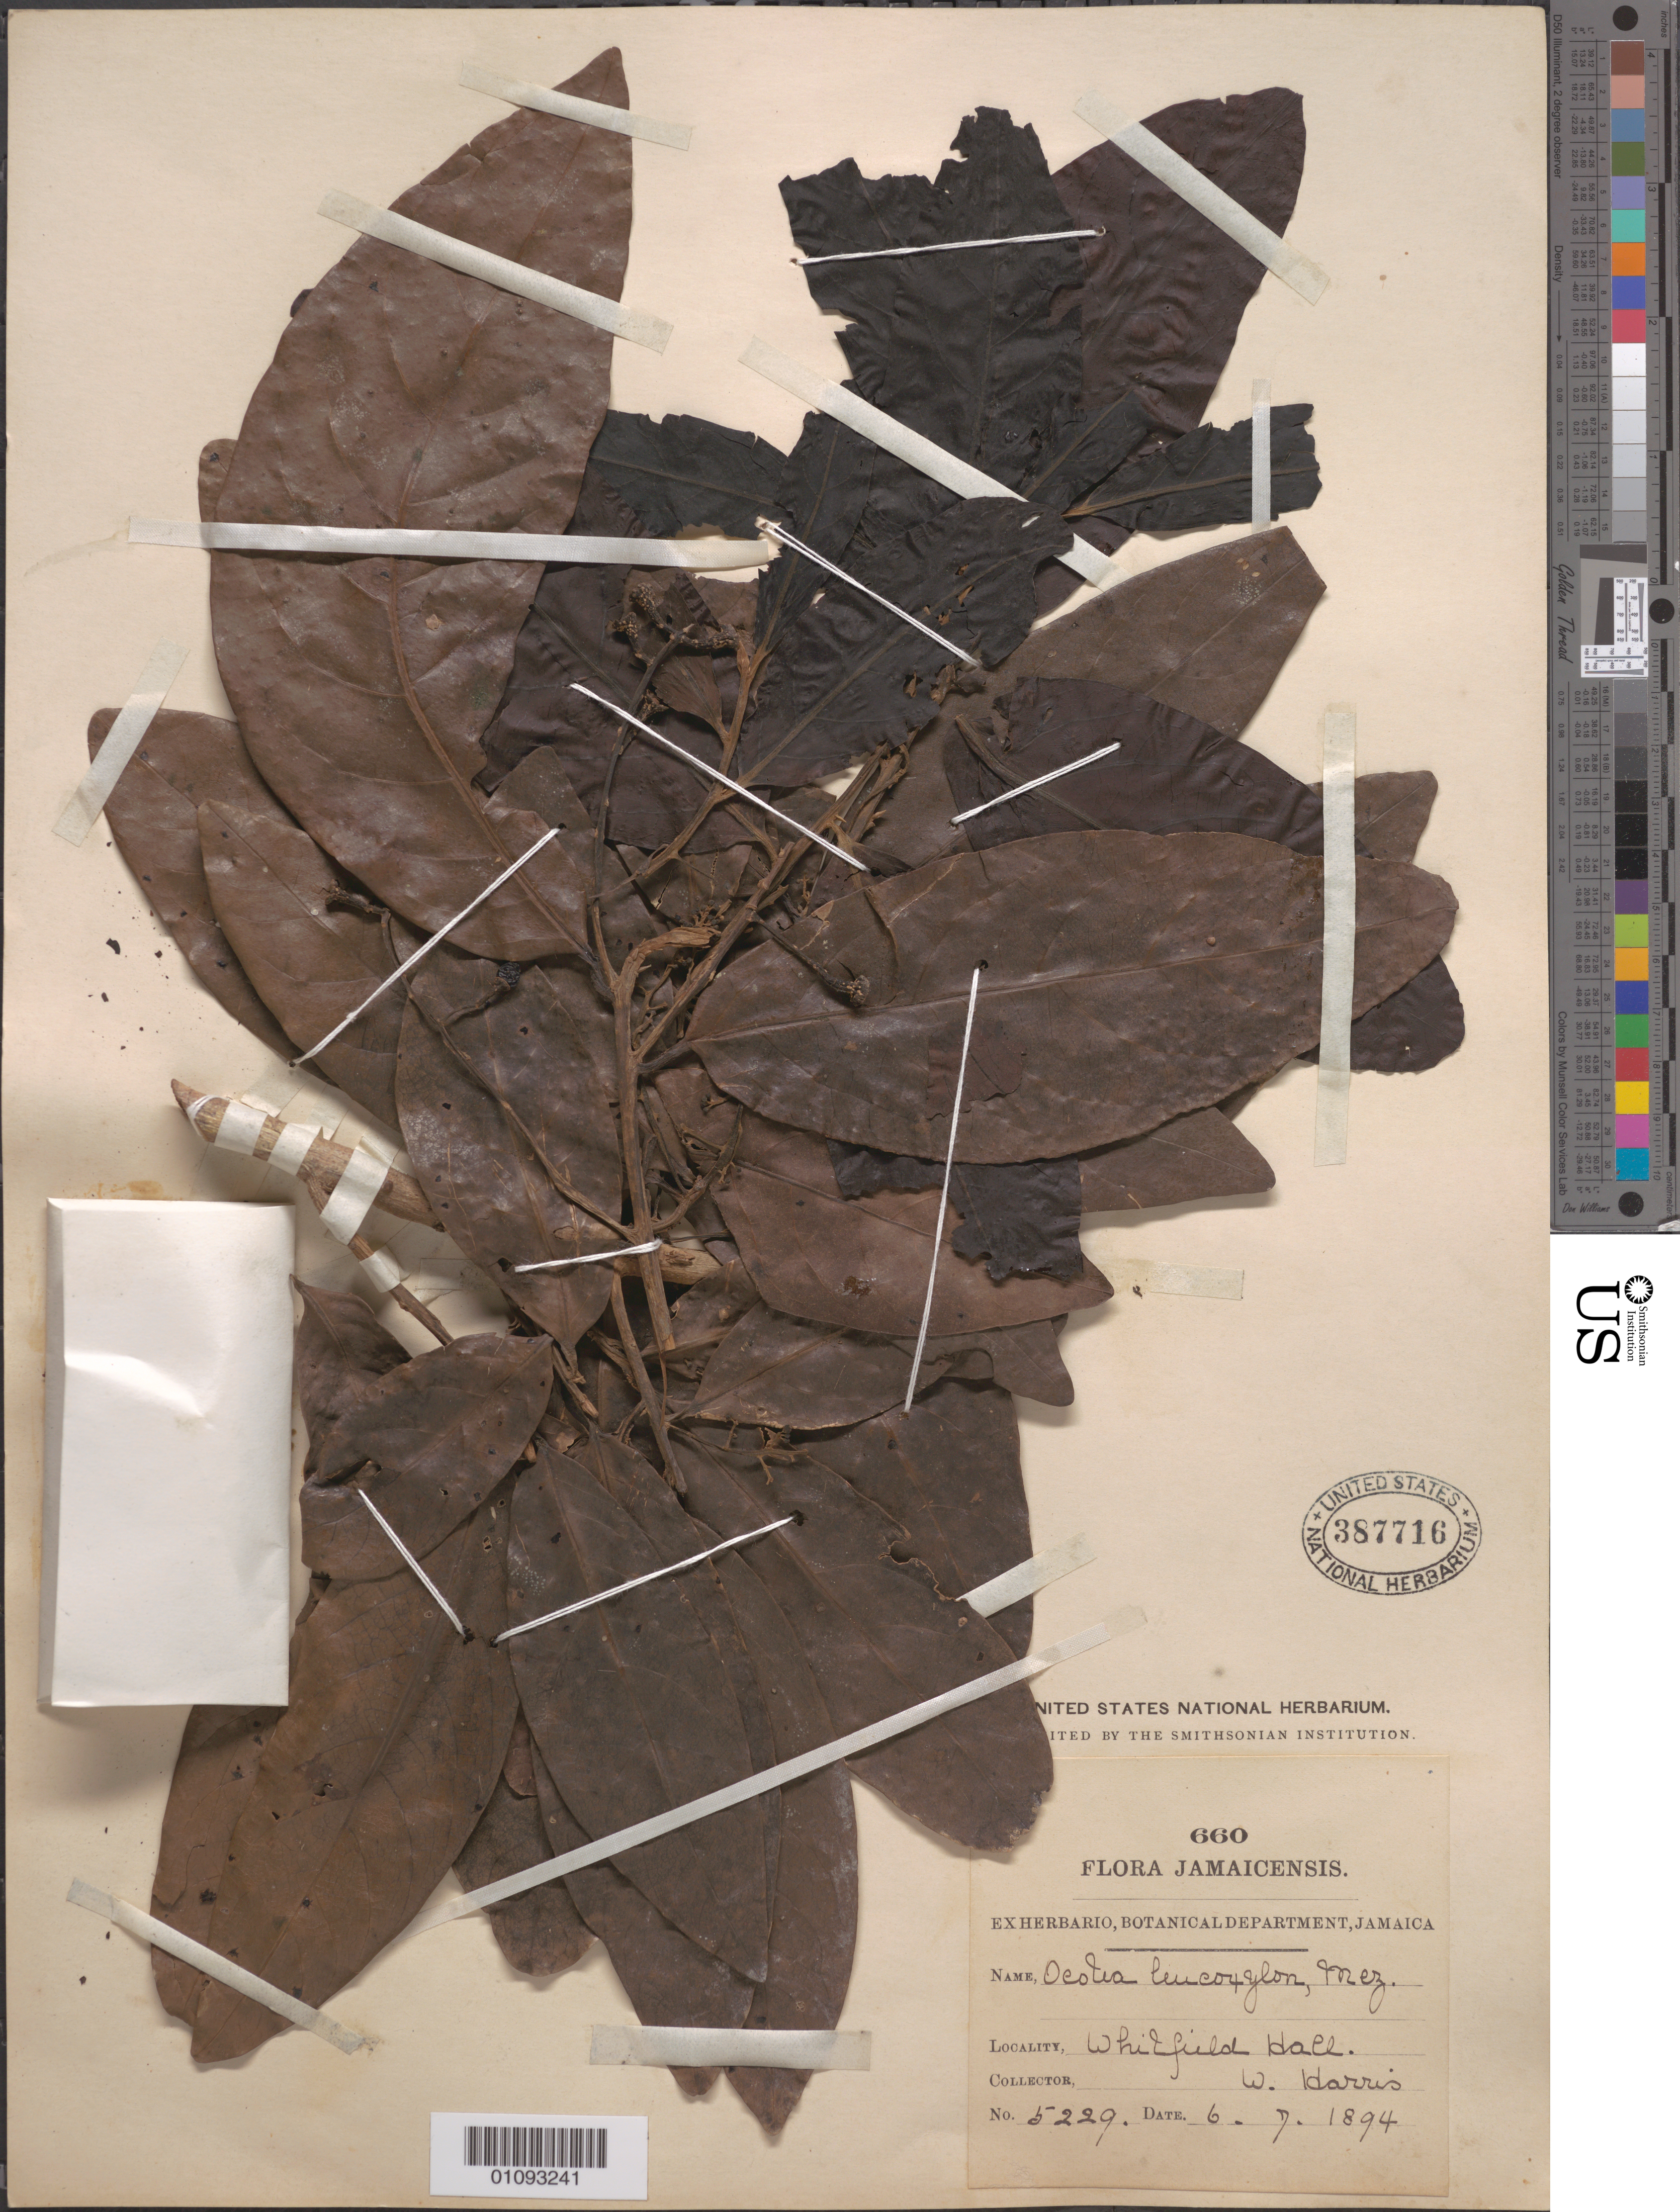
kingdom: Plantae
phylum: Tracheophyta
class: Magnoliopsida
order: Laurales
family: Lauraceae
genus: Ocotea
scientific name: Ocotea leucoxylon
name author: (Sw.) Laness.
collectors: W. Harris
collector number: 5229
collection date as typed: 06 Jul 1894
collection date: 1894-07-06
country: Jamaica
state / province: Saint Elizabeth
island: Jamaica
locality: Whitefield Hall.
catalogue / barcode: US 387716